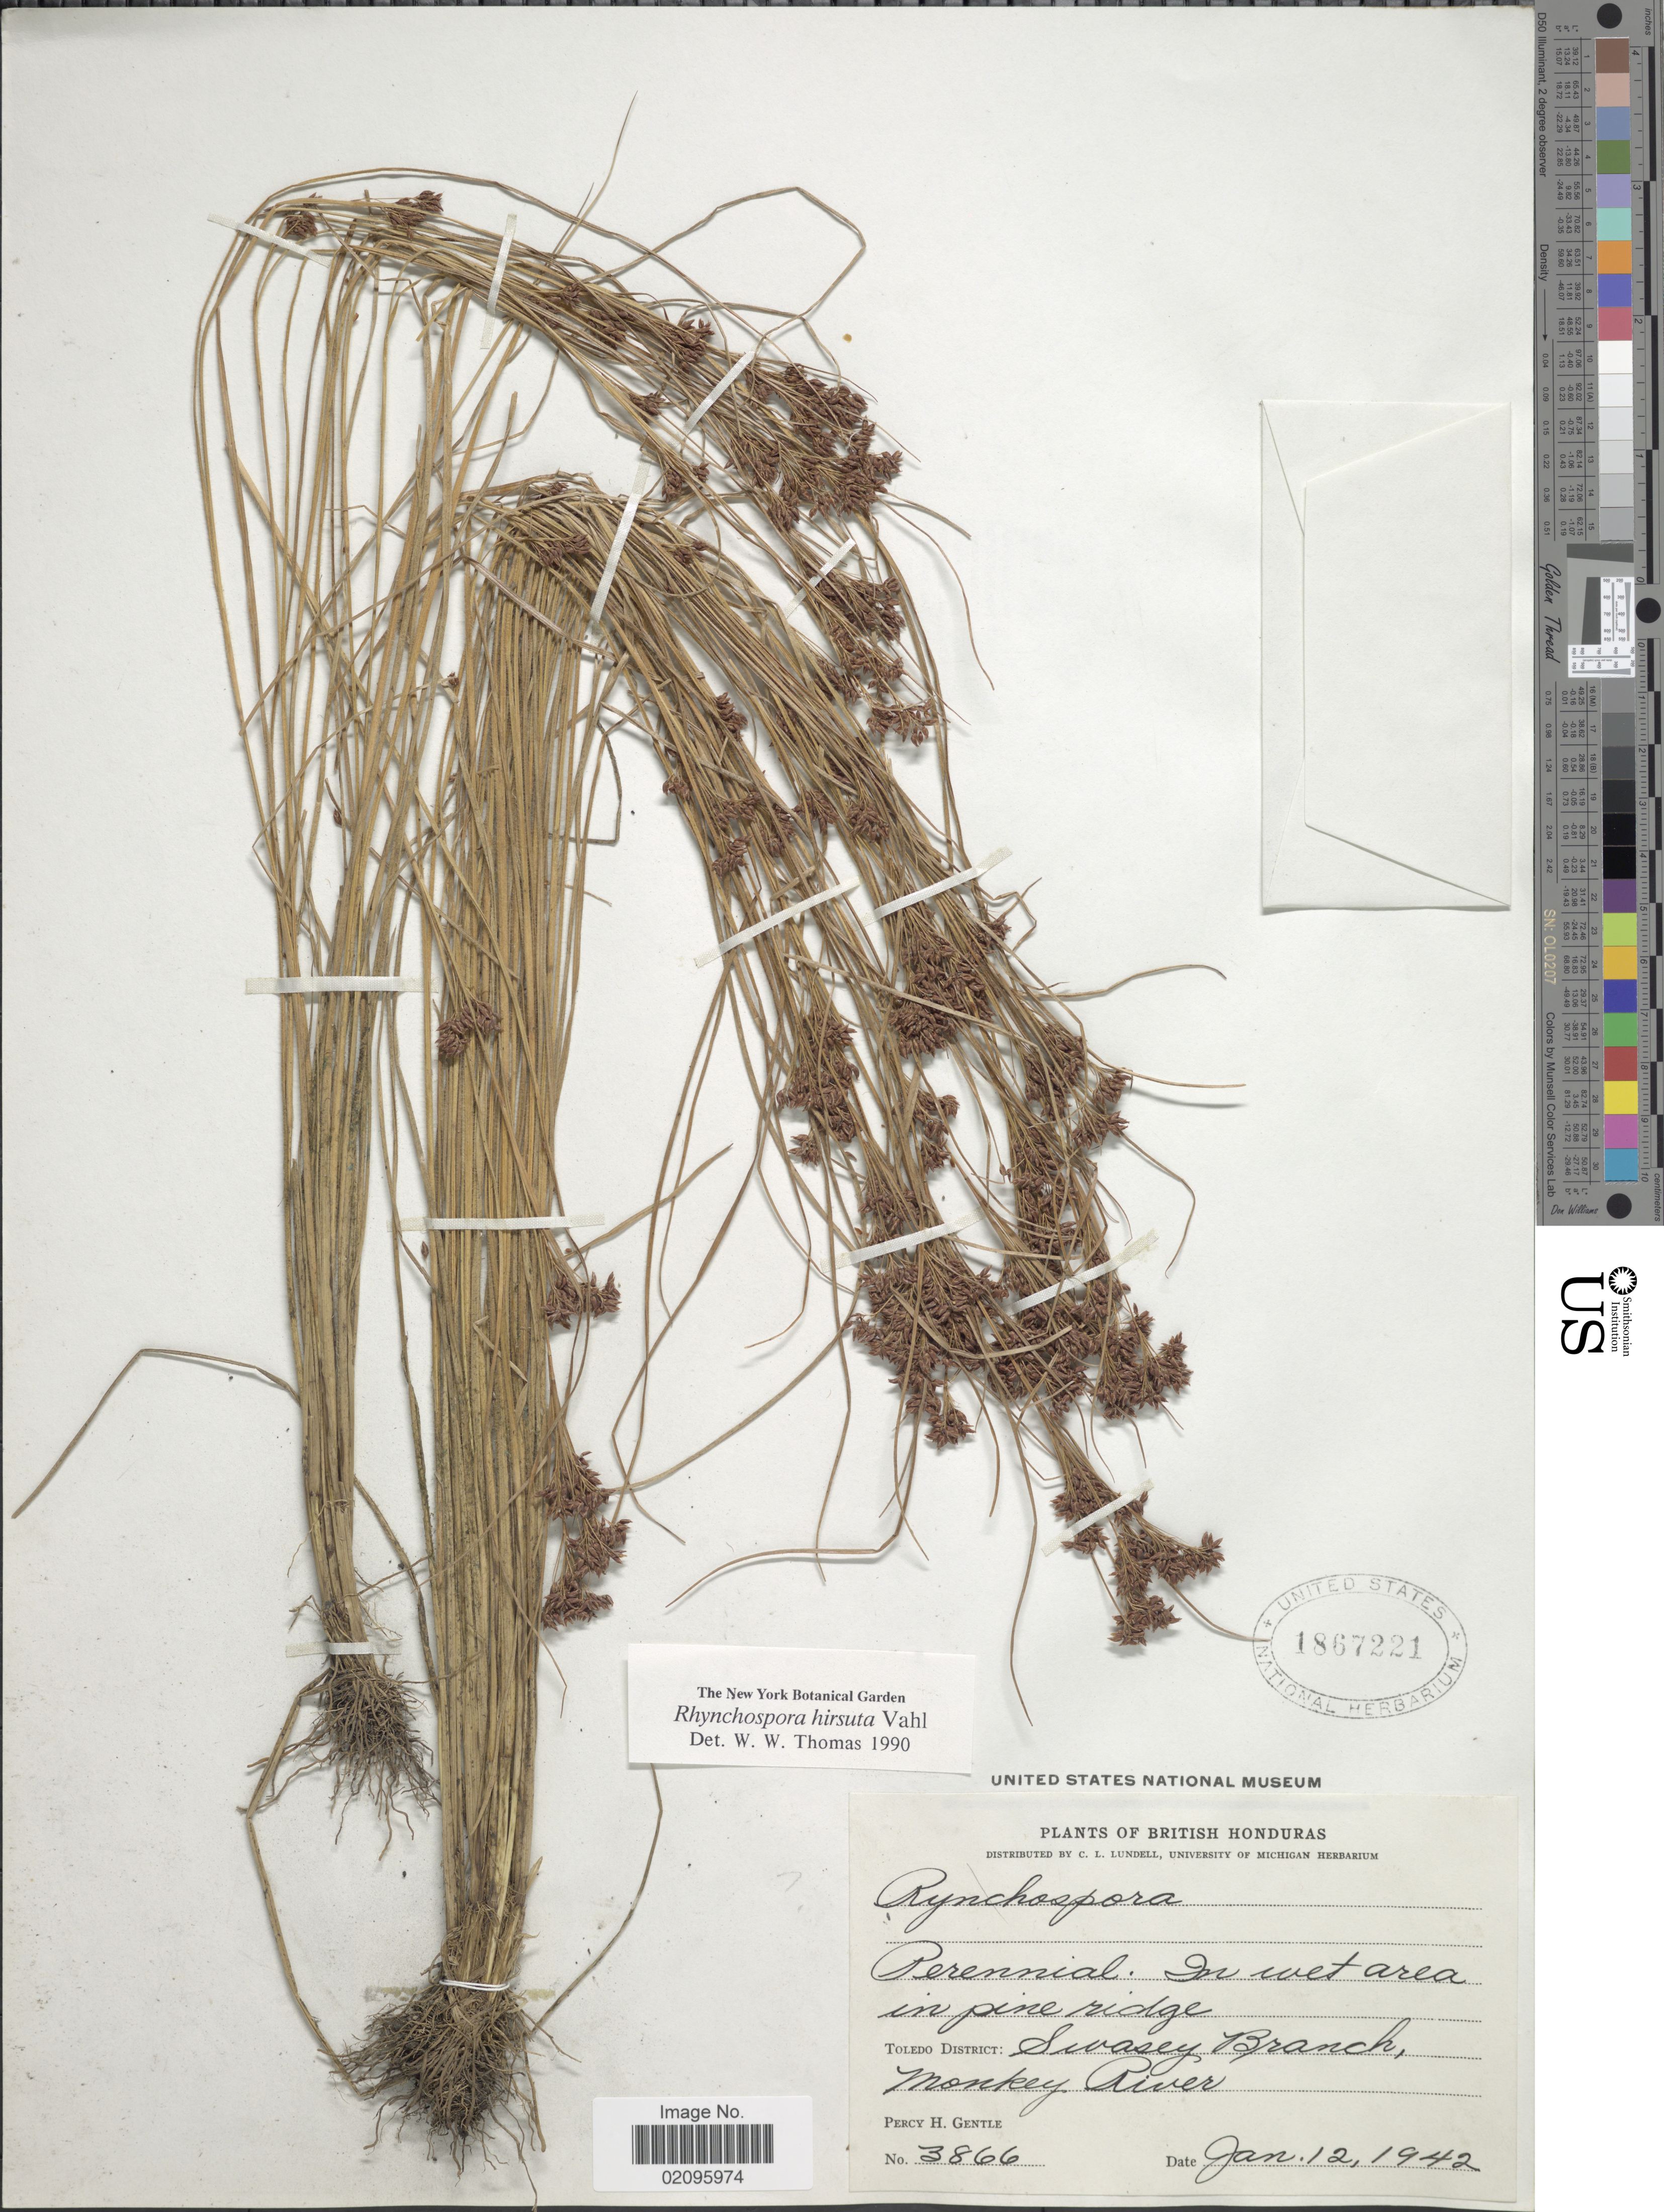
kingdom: Plantae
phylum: Tracheophyta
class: Liliopsida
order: Poales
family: Cyperaceae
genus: Rhynchospora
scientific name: Rhynchospora hirsuta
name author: (Vahl) Vahl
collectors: P. H. Gentle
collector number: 3866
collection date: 1942-01-12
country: Belize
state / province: Toledo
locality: British Honduras, in pine ridge, Swasey Branch, Monkey River.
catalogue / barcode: US 1867221